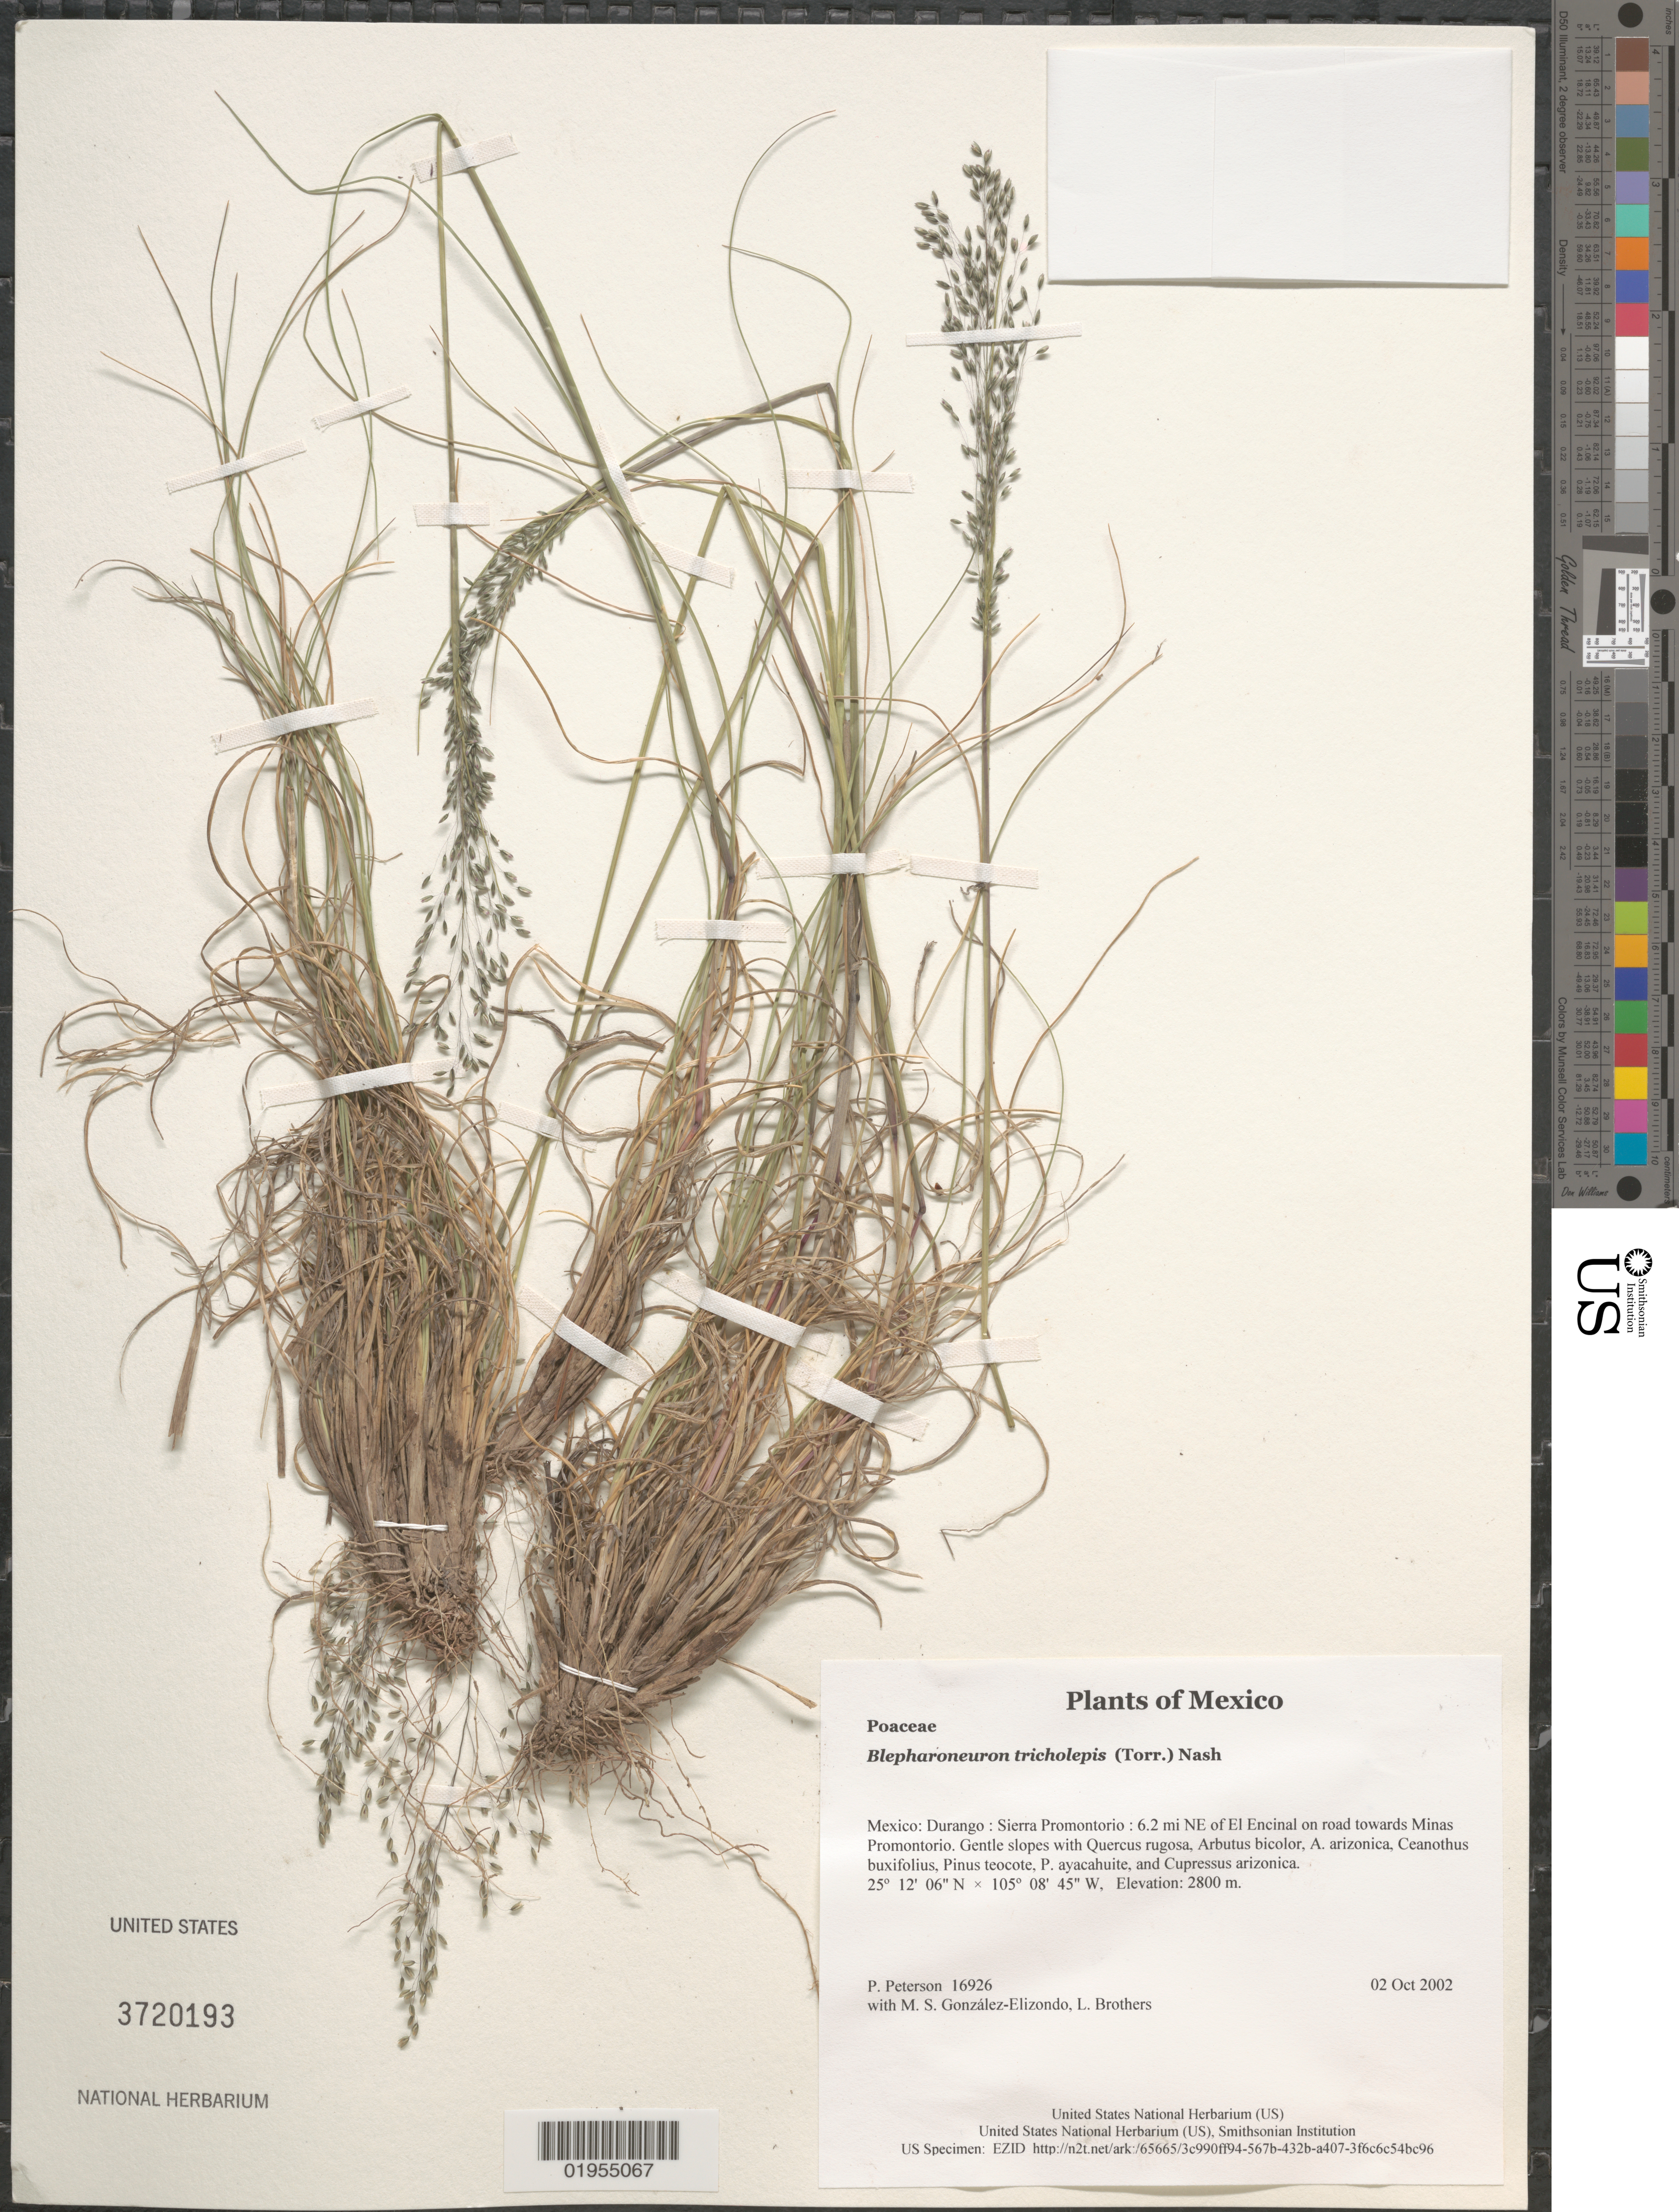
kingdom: Plantae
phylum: Tracheophyta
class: Liliopsida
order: Poales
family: Poaceae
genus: Blepharoneuron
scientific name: Blepharoneuron tricholepis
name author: (Torr.) Nash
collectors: P. M. Peterson, M. S. González-Elizondo & L. E. Brothers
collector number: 16926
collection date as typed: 02 Oct 2002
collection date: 2002-10-02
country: Mexico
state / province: Durango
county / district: Sierra Promontorio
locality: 6.2 mi NE of El Encinal on road towards Minas Promontorio. Gentle slopes with Quercus rugosa, Arbutus bicolor, A. arizonica, Ceanothus buxifolius, Pinus teocote, P. ayacahuite, and Cupressus arizonica.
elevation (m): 2800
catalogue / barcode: US 3720193